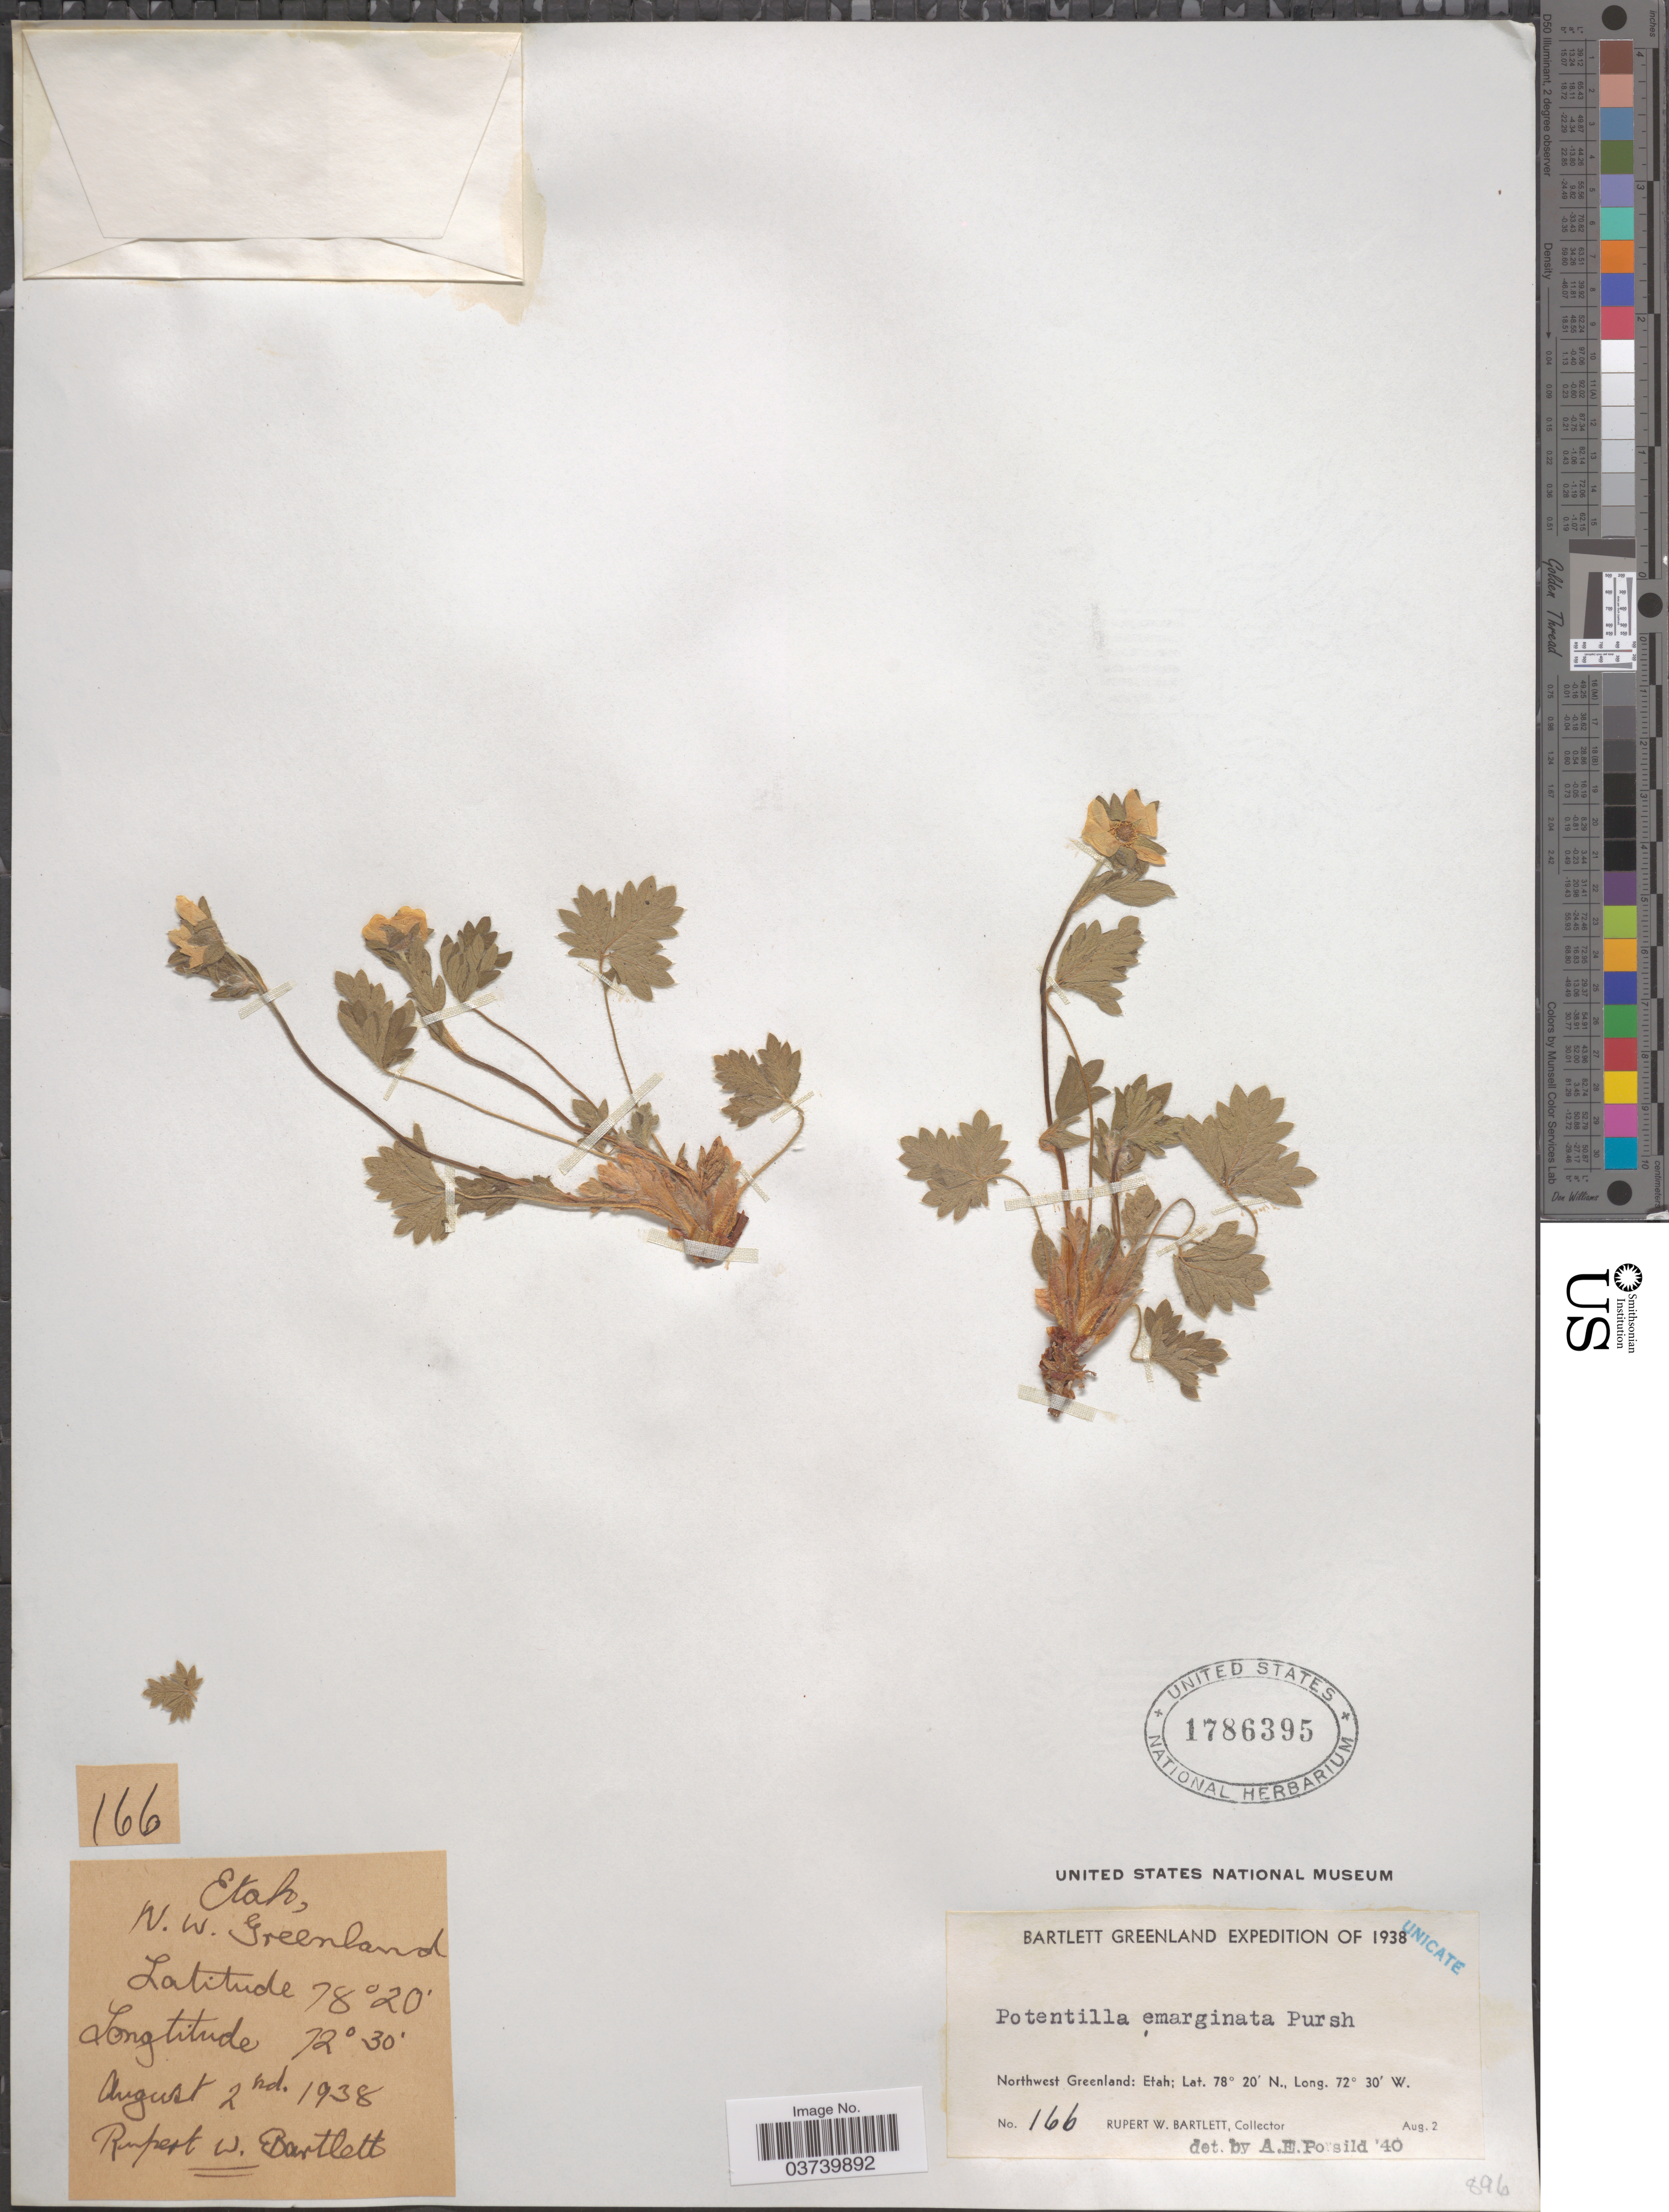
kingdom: Plantae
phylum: Tracheophyta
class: Magnoliopsida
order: Rosales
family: Rosaceae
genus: Potentilla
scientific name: Potentilla hyparctica subsp. hyparctica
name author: Malte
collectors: R. W. Bartlett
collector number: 166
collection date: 1938-08-02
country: Greenland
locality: Northwest Greenland: Etah.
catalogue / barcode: US 1786395